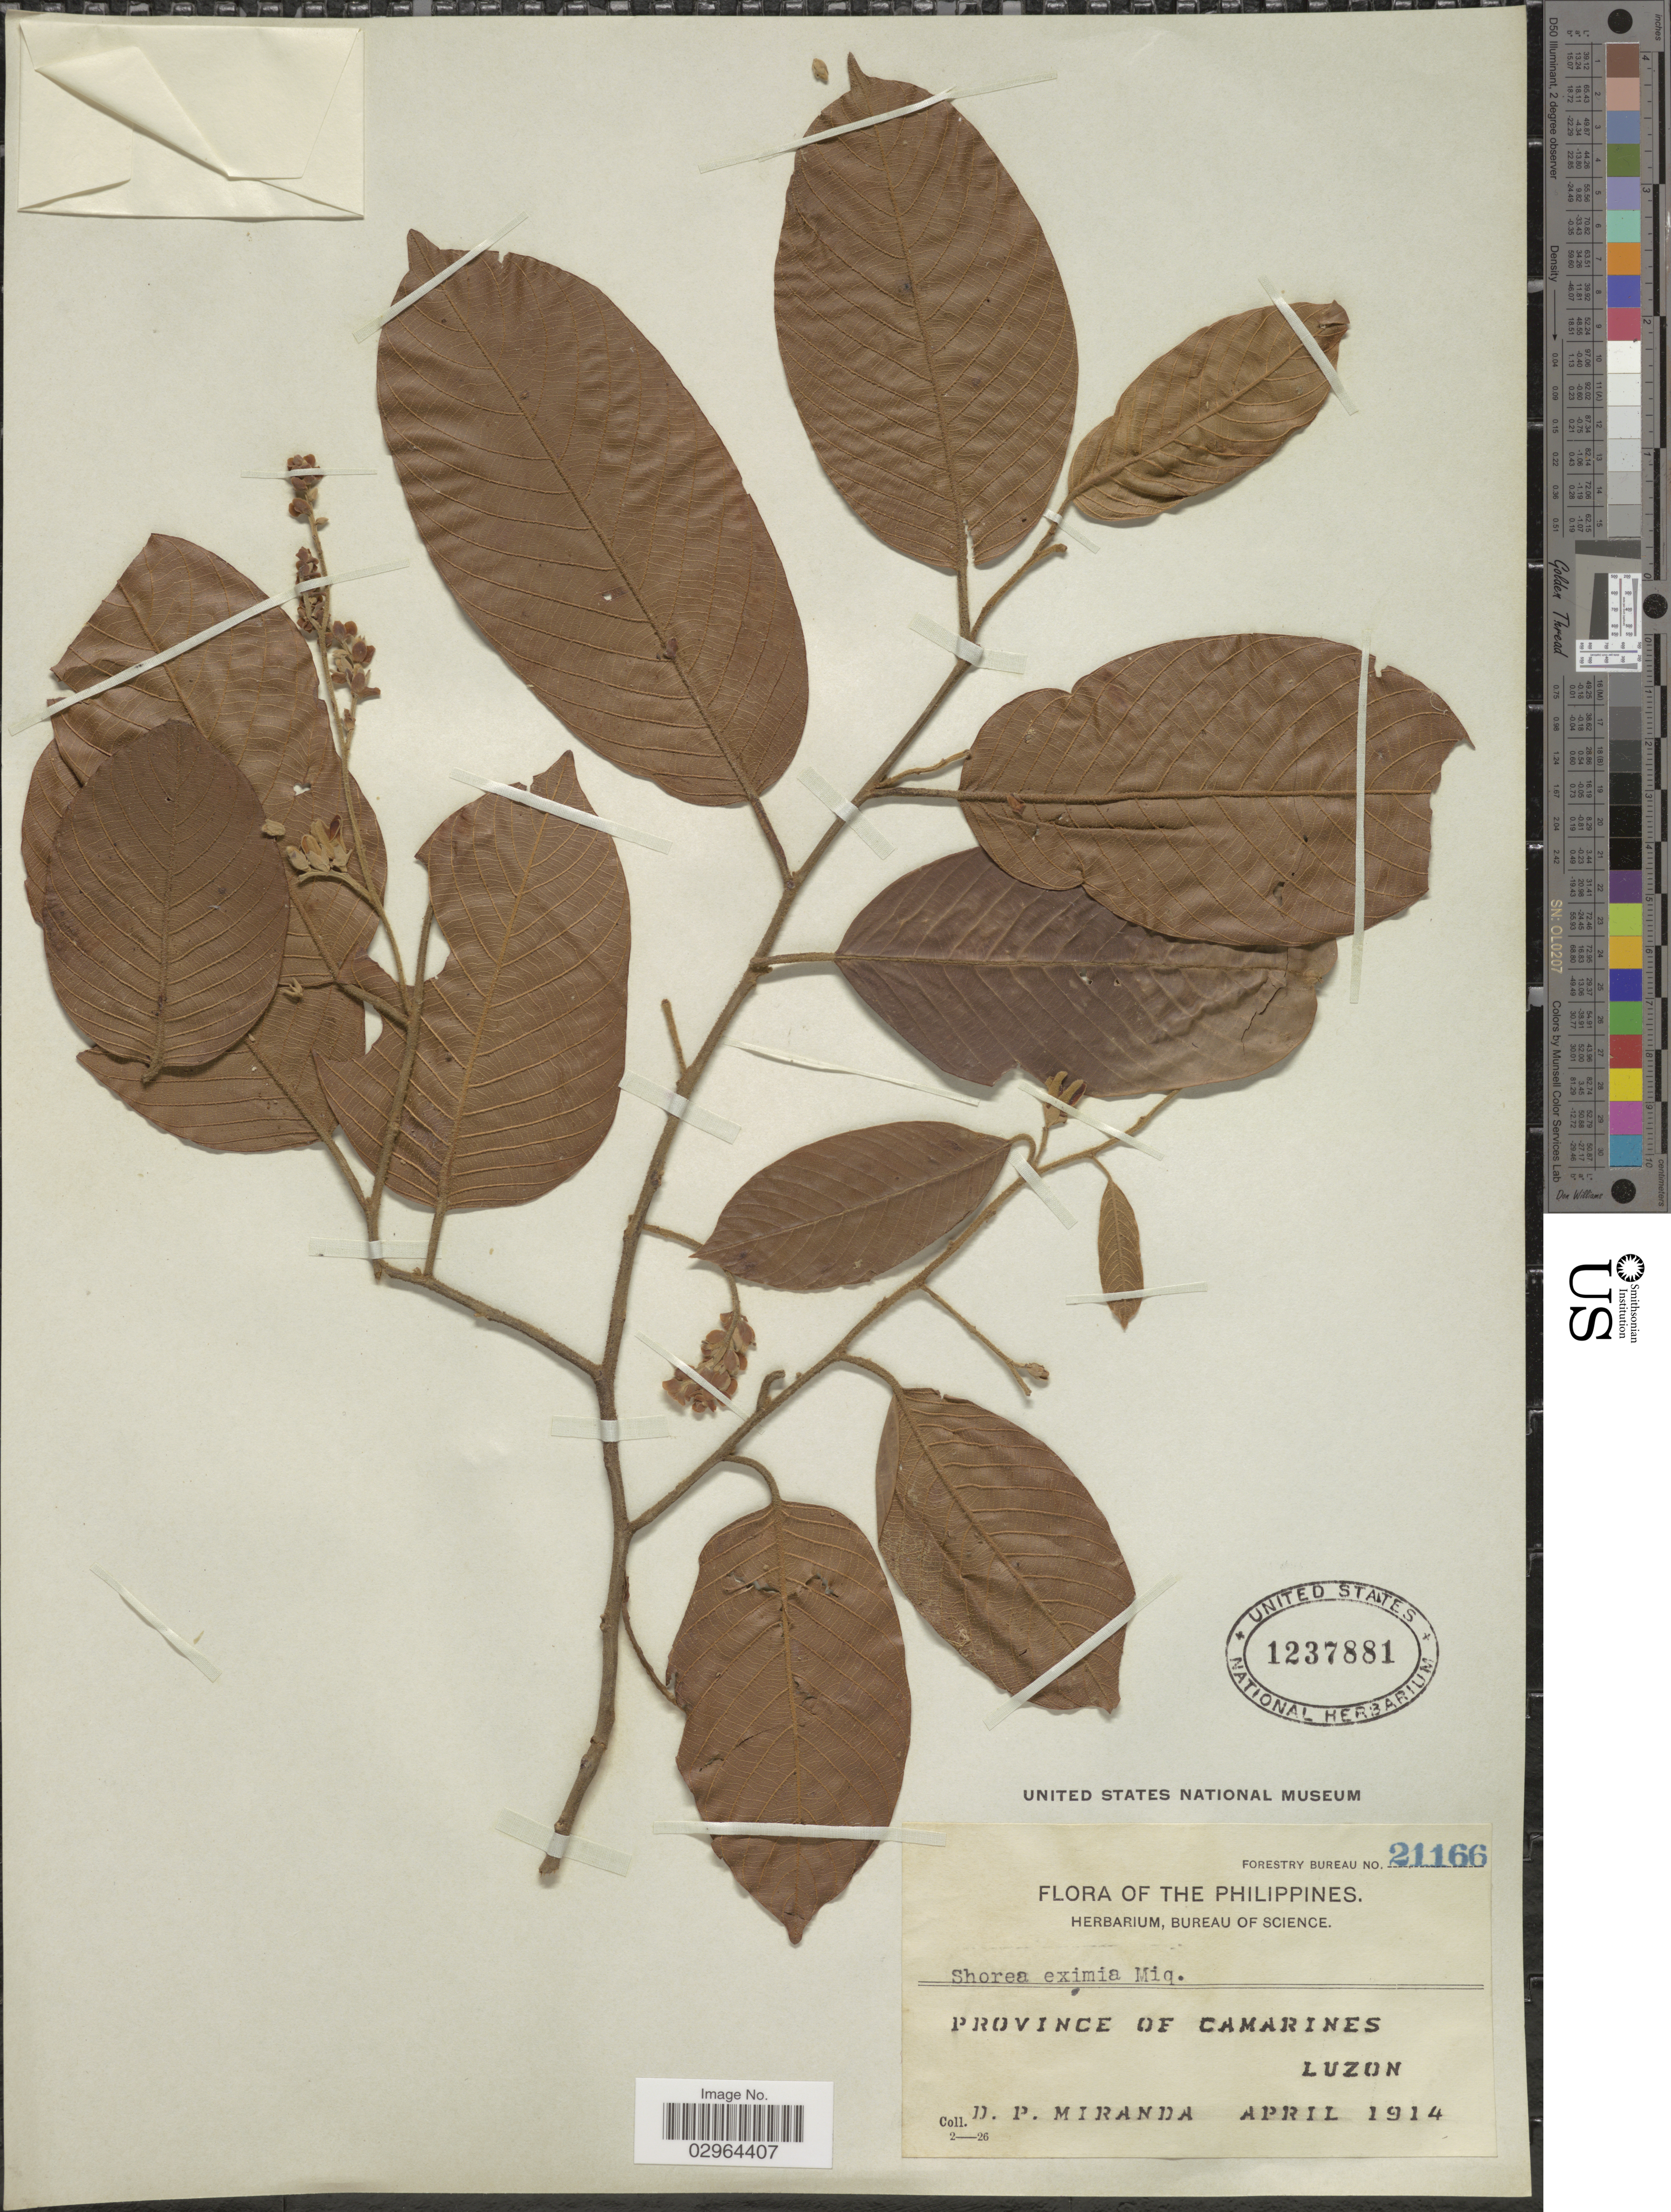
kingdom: Plantae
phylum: Tracheophyta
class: Magnoliopsida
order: Malvales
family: Dipterocarpaceae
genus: Rubroshorea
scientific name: Rubroshorea almon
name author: (Foxw.) P.S. Ashton & J. Heck.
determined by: Strong, Mark T., (BOT), Smithsonian Institution - National Museum of Natural History (UNITED STATES)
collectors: D. P. Miranda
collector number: Forestry Bureau 21166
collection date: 1914-04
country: Philippines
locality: Province of Camarines, Luzon.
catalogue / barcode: US 1237881